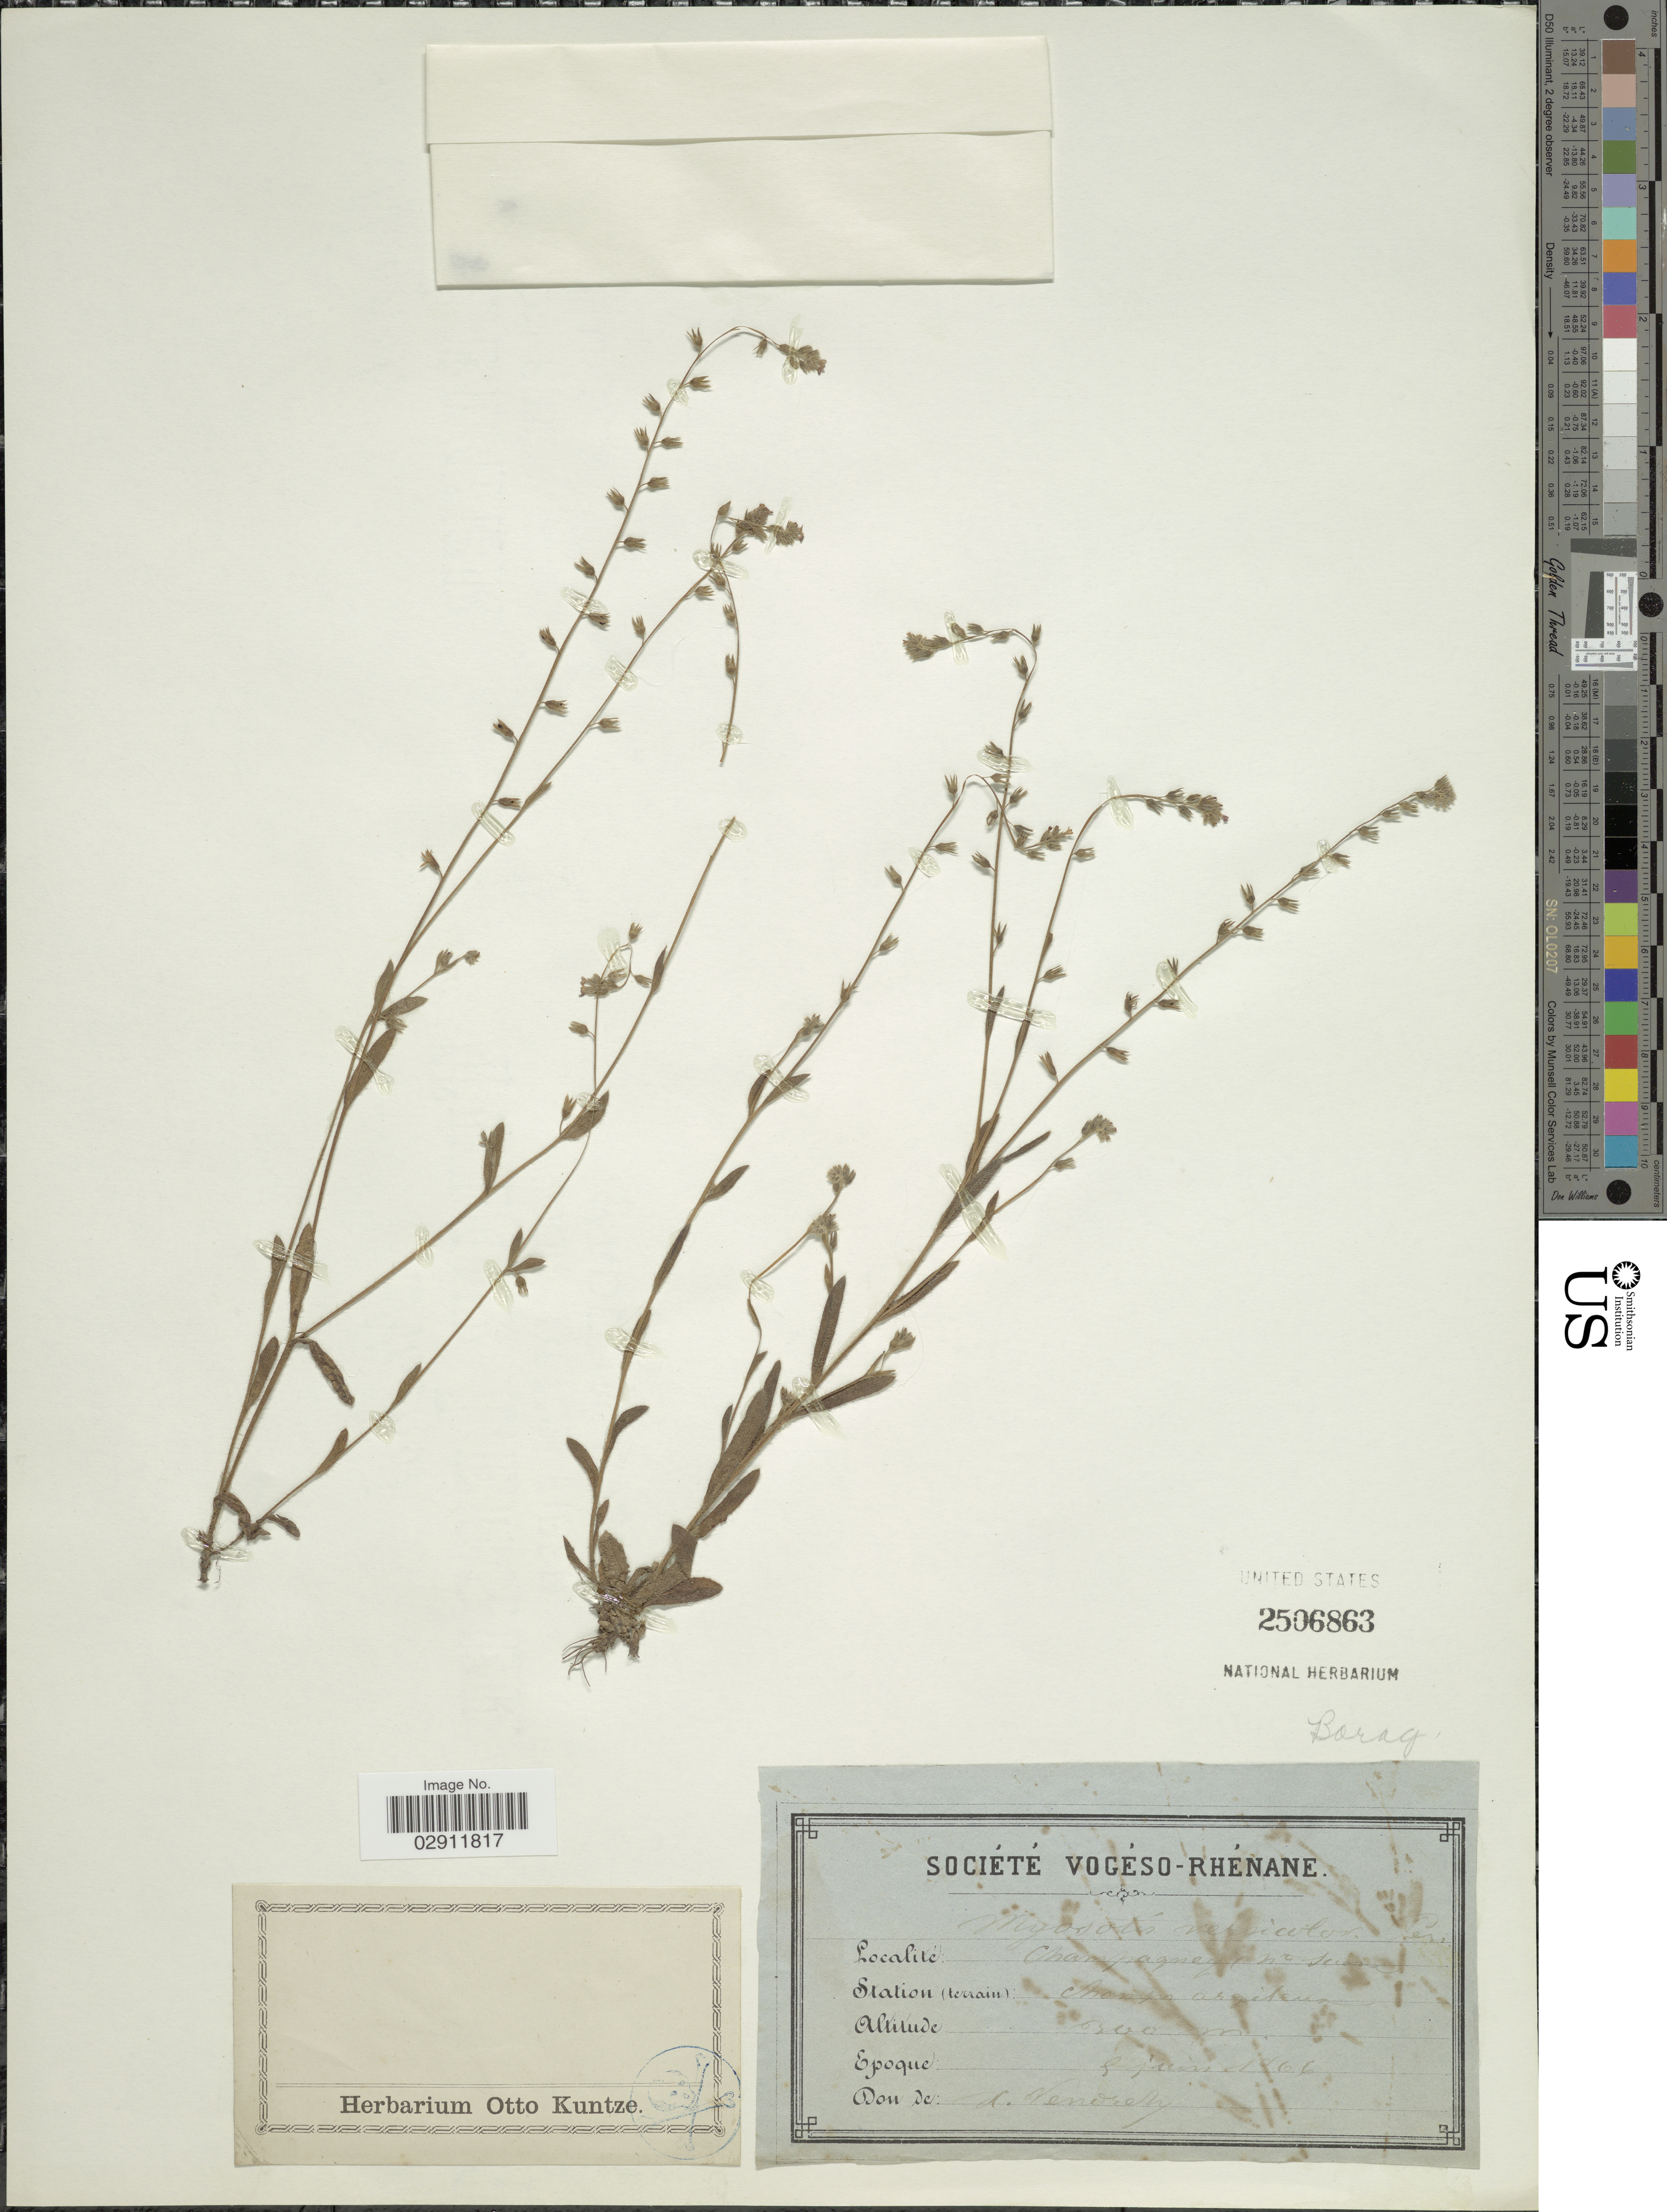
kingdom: Plantae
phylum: Tracheophyta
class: Magnoliopsida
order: Boraginales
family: Boraginaceae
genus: Myosotis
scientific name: Myosotis versicolor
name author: Sm.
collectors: X. Vendrely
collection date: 1965-06-08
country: France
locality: Champagney (mt. [illegible text].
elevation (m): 300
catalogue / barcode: US 2506863